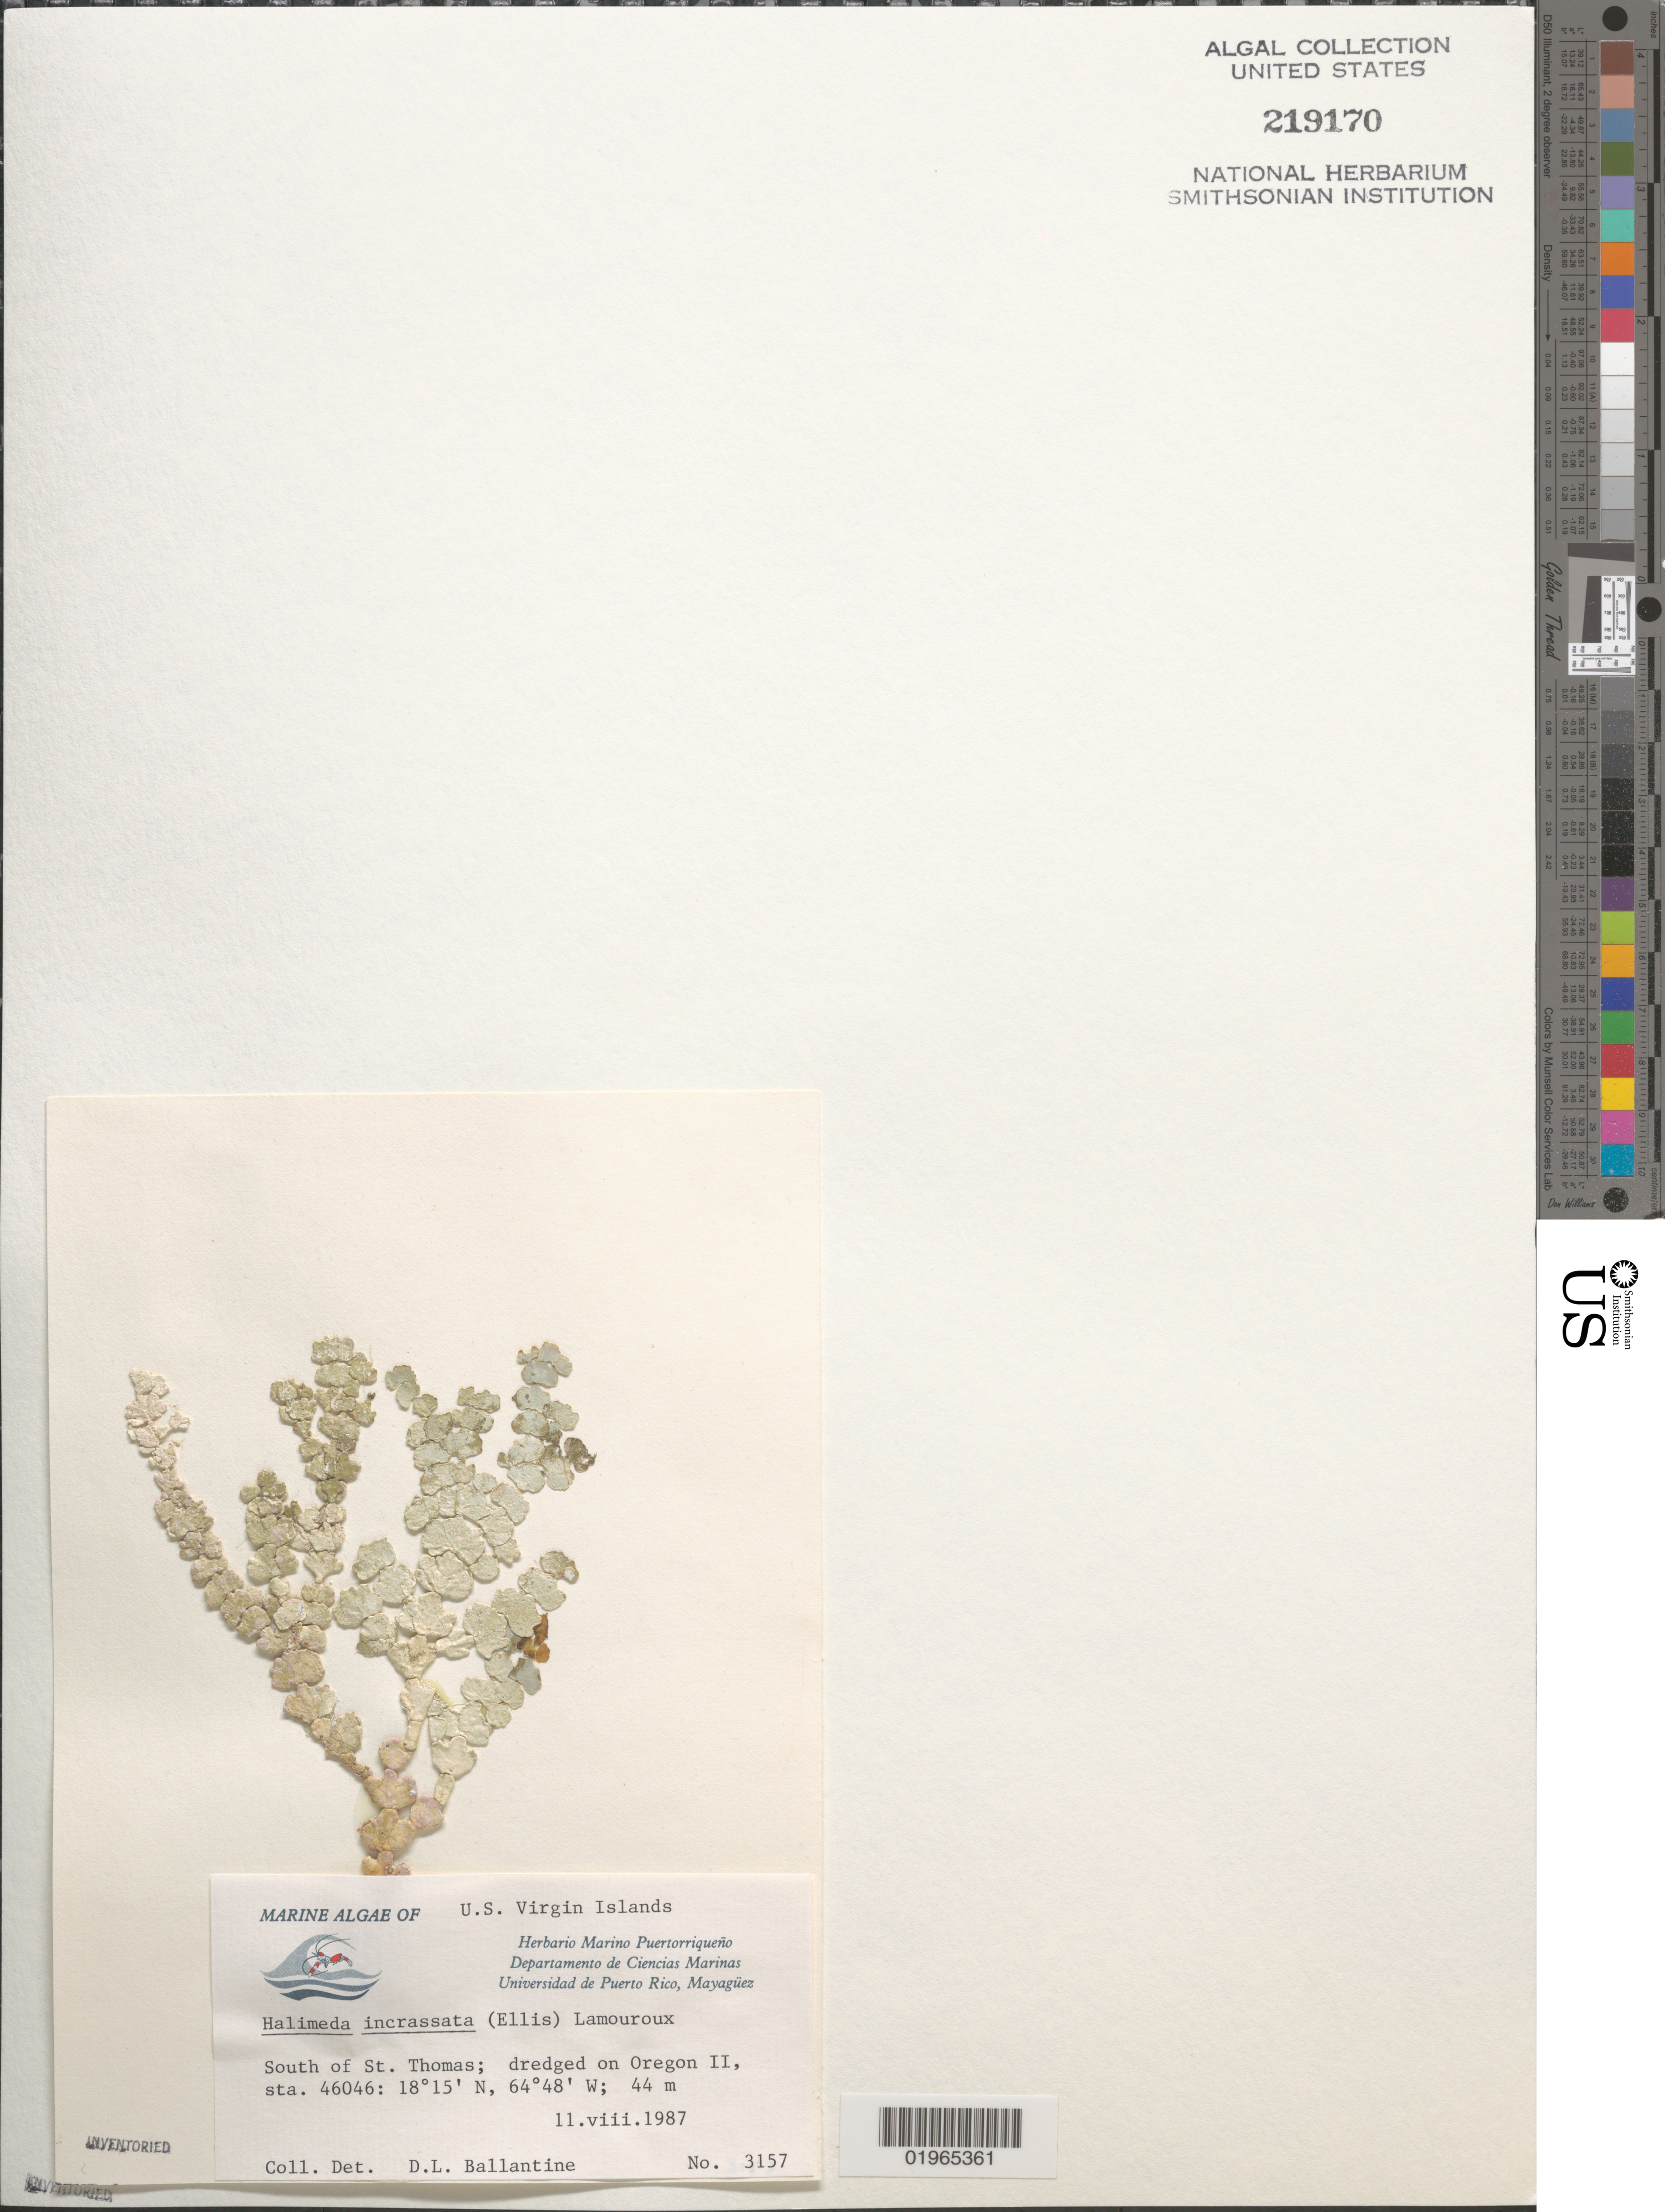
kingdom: Plantae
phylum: Chlorophyta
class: Ulvophyceae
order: Bryopsidales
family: Halimedaceae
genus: Halimeda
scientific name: Halimeda incrassata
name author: (J. Ellis) J.V.Lamouroux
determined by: Ballantine, D. L.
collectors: D.L. Ballantine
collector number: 3157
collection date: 1987-08-11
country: U.S. Virgin Islands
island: St. Thomas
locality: Dredged on Oregon II. sta. 46046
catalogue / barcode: US 219170